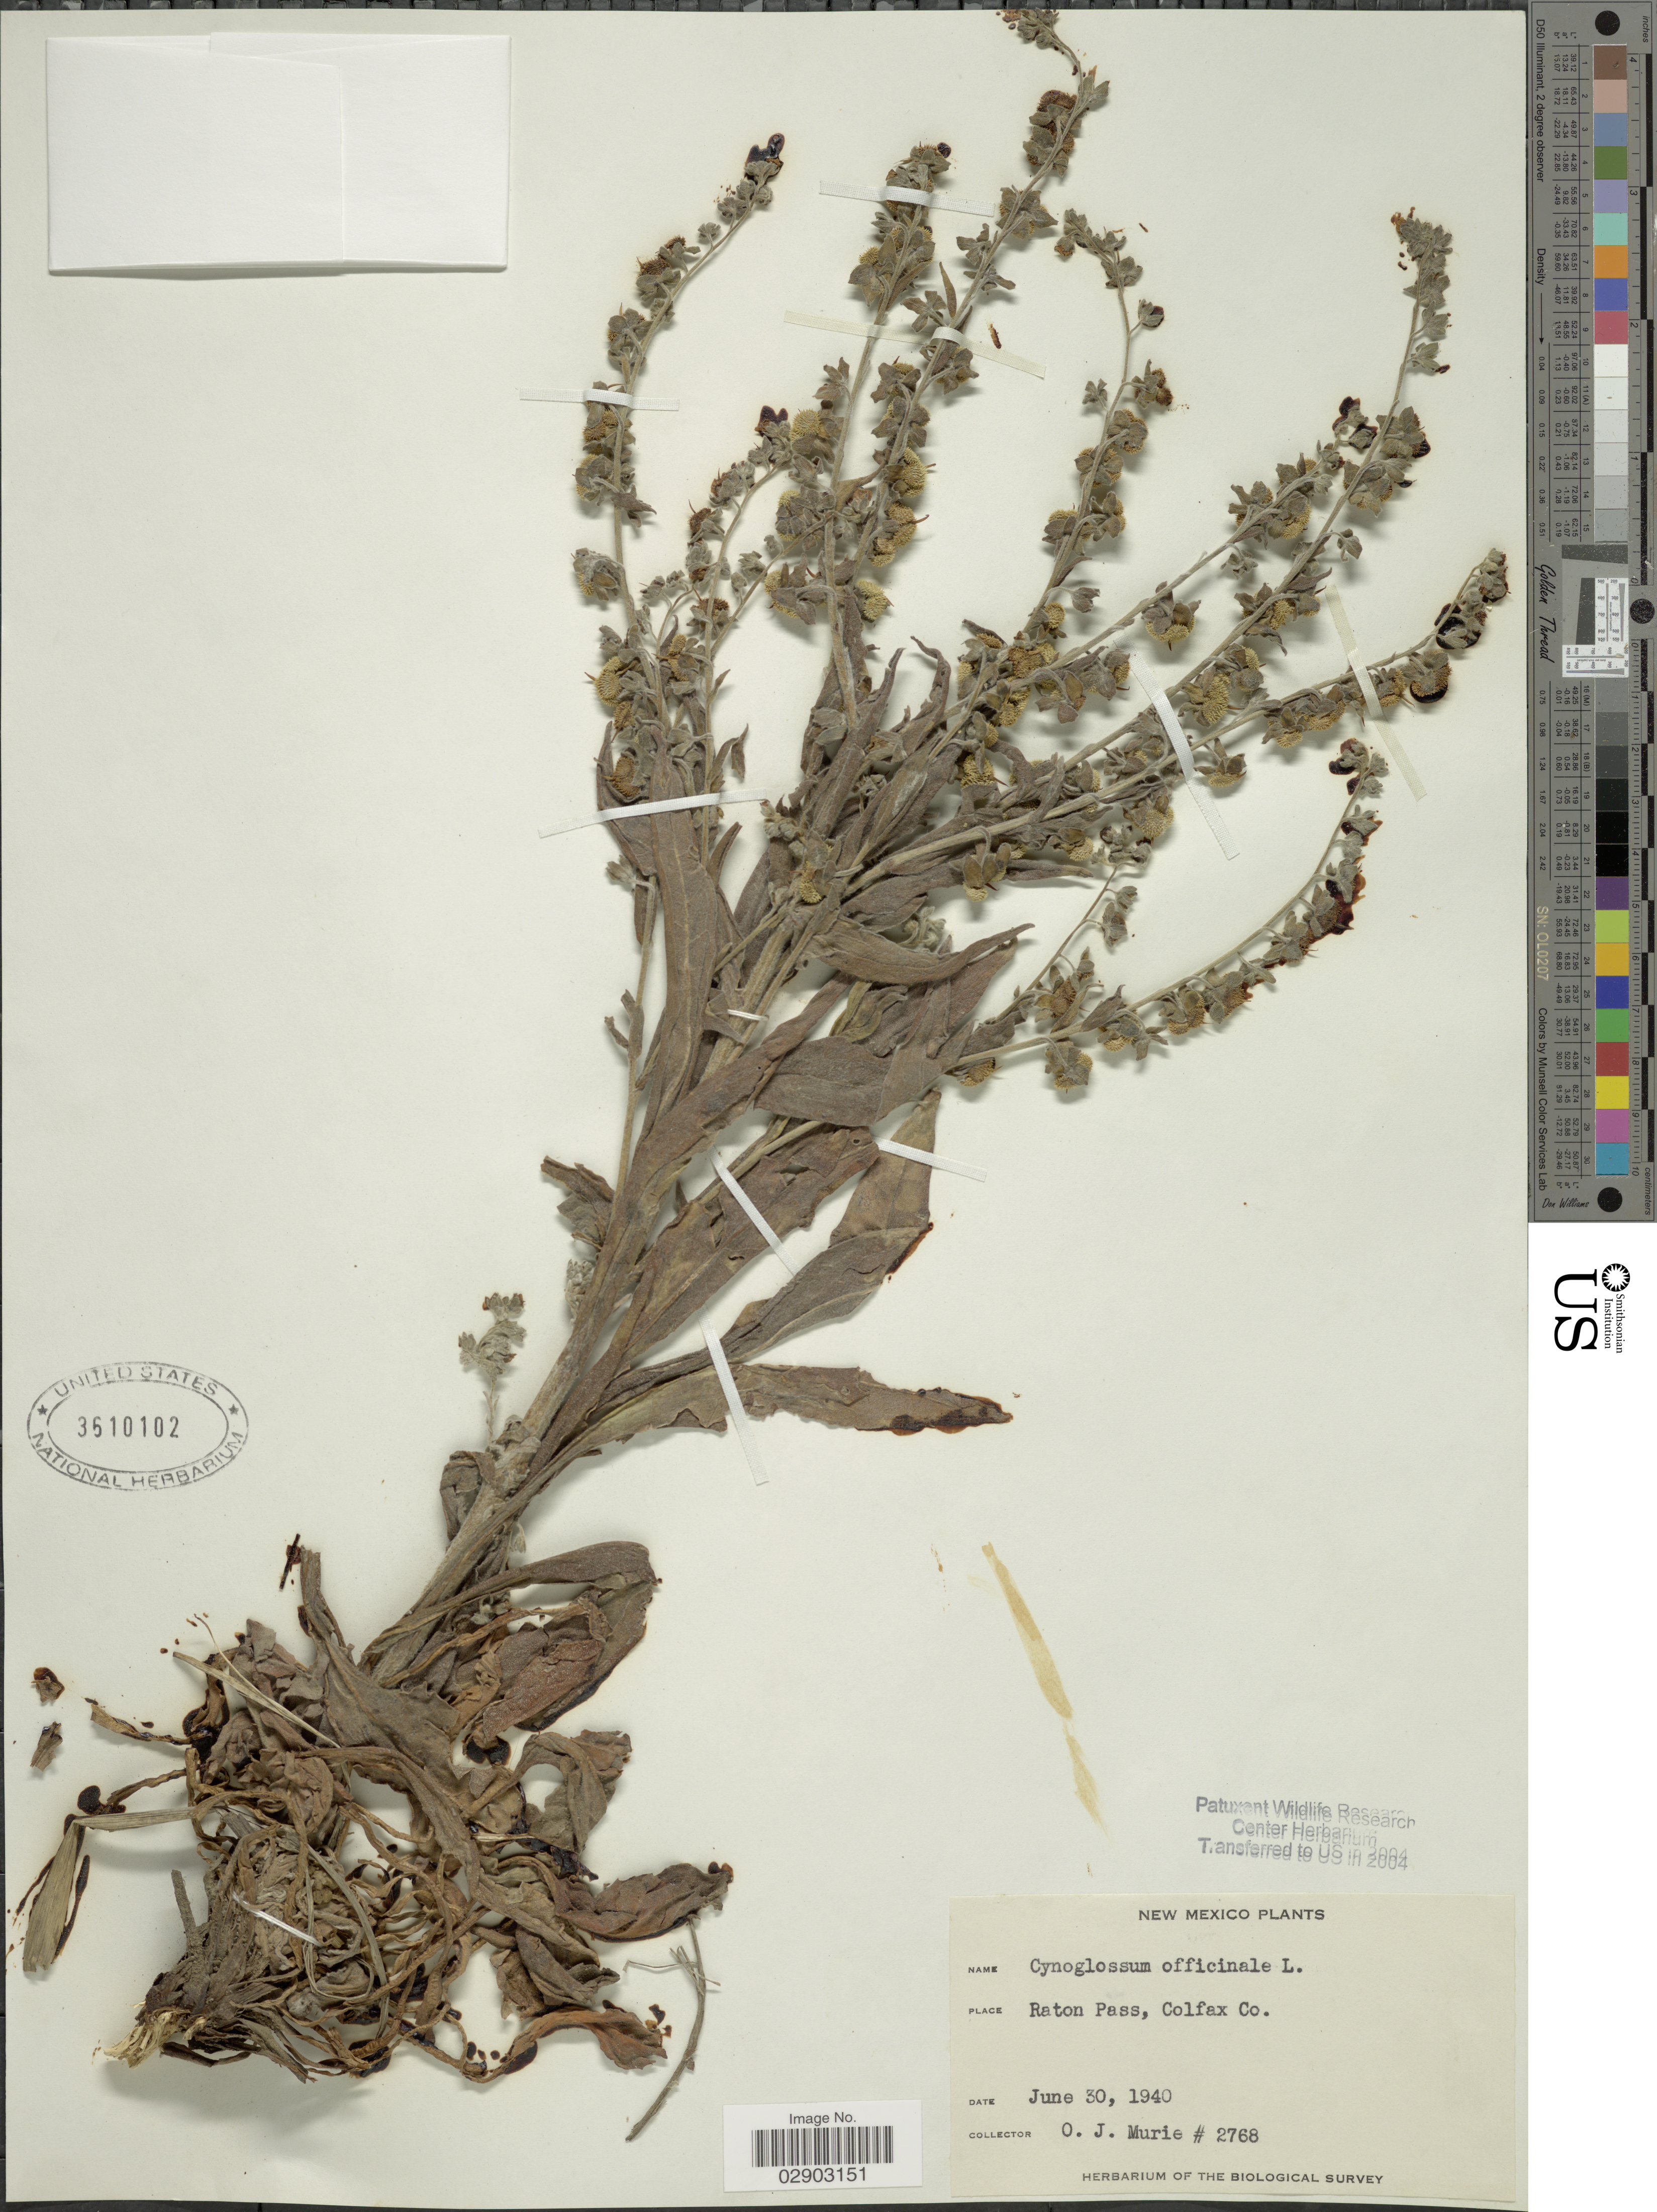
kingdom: Plantae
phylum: Tracheophyta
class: Magnoliopsida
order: Boraginales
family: Boraginaceae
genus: Cynoglossum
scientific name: Cynoglossum officinale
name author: L.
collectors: O. Murie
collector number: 2768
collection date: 1940-06-30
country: United States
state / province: New Mexico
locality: Raton Pass, Colfax Co.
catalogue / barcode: US 3610102